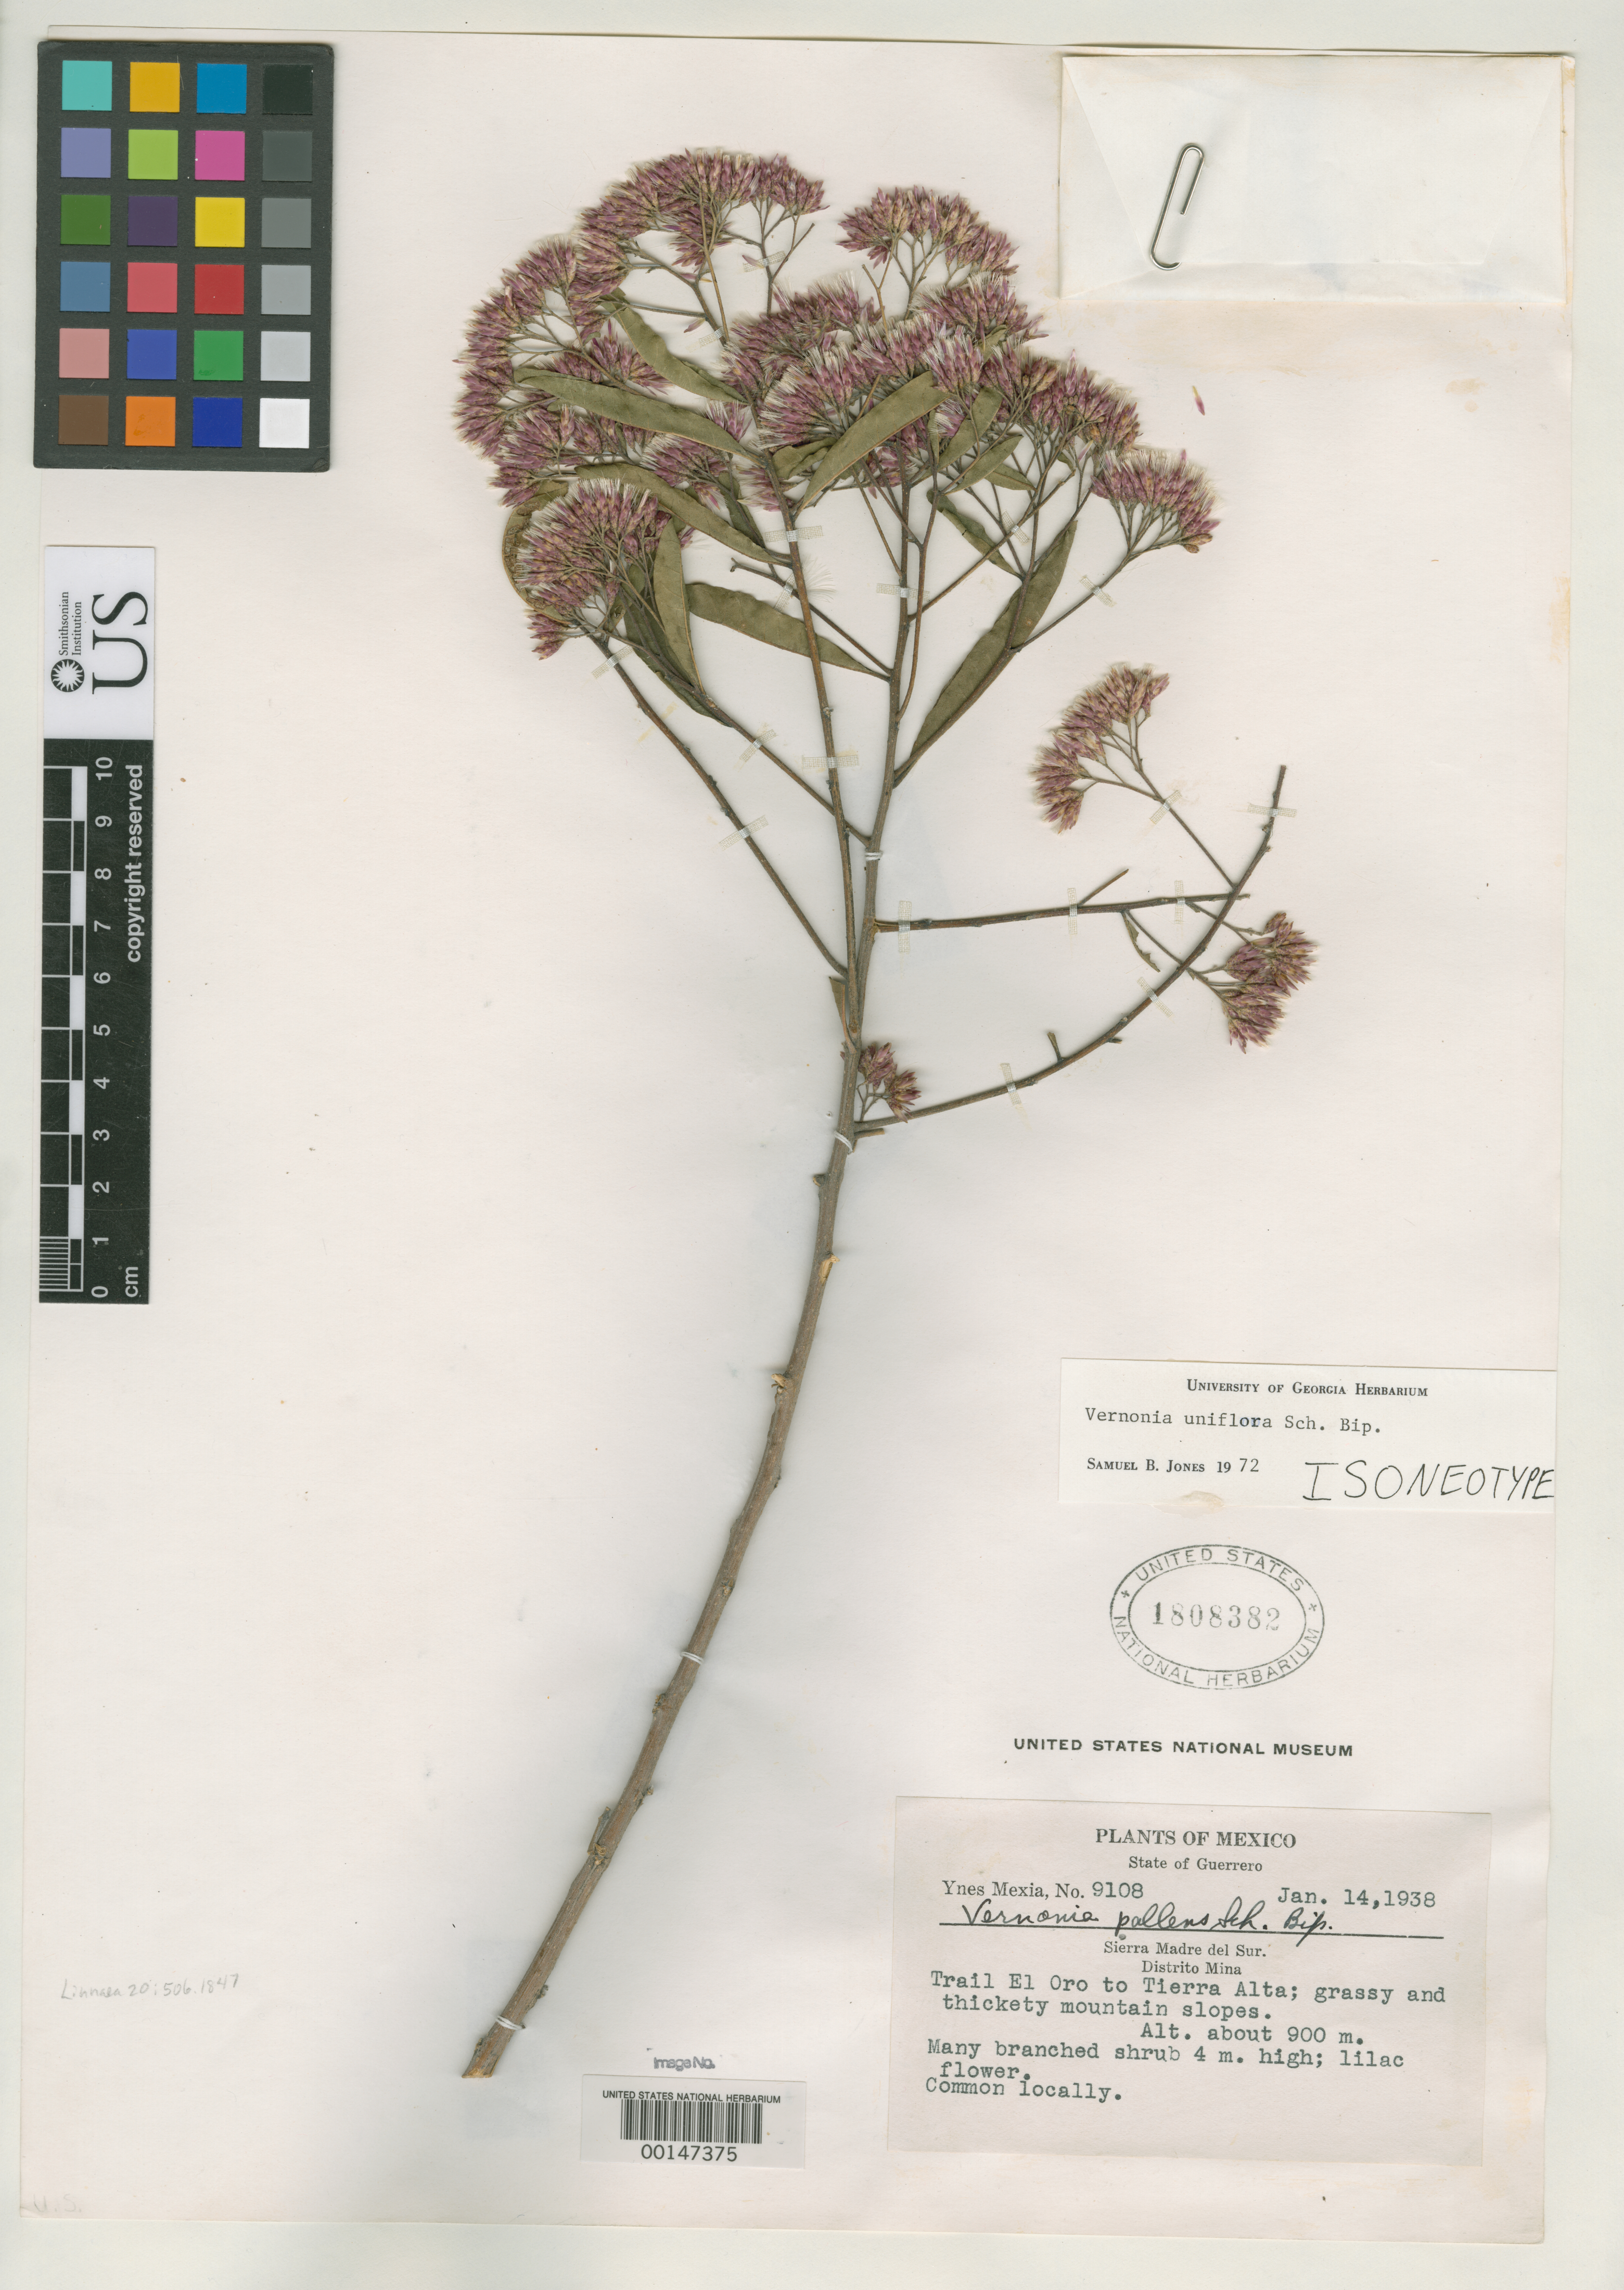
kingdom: Plantae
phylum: Tracheophyta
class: Magnoliopsida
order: Asterales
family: Asteraceae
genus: Vernonia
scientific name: Vernonia uniflora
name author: Hutchinson & Dalziel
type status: Type Collection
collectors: Y. Mexia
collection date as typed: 14 Jan 1938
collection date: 1938-01-14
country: Mexico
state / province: Guerrero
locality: Between El Oro and Tierra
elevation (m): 900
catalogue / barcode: US 1808382